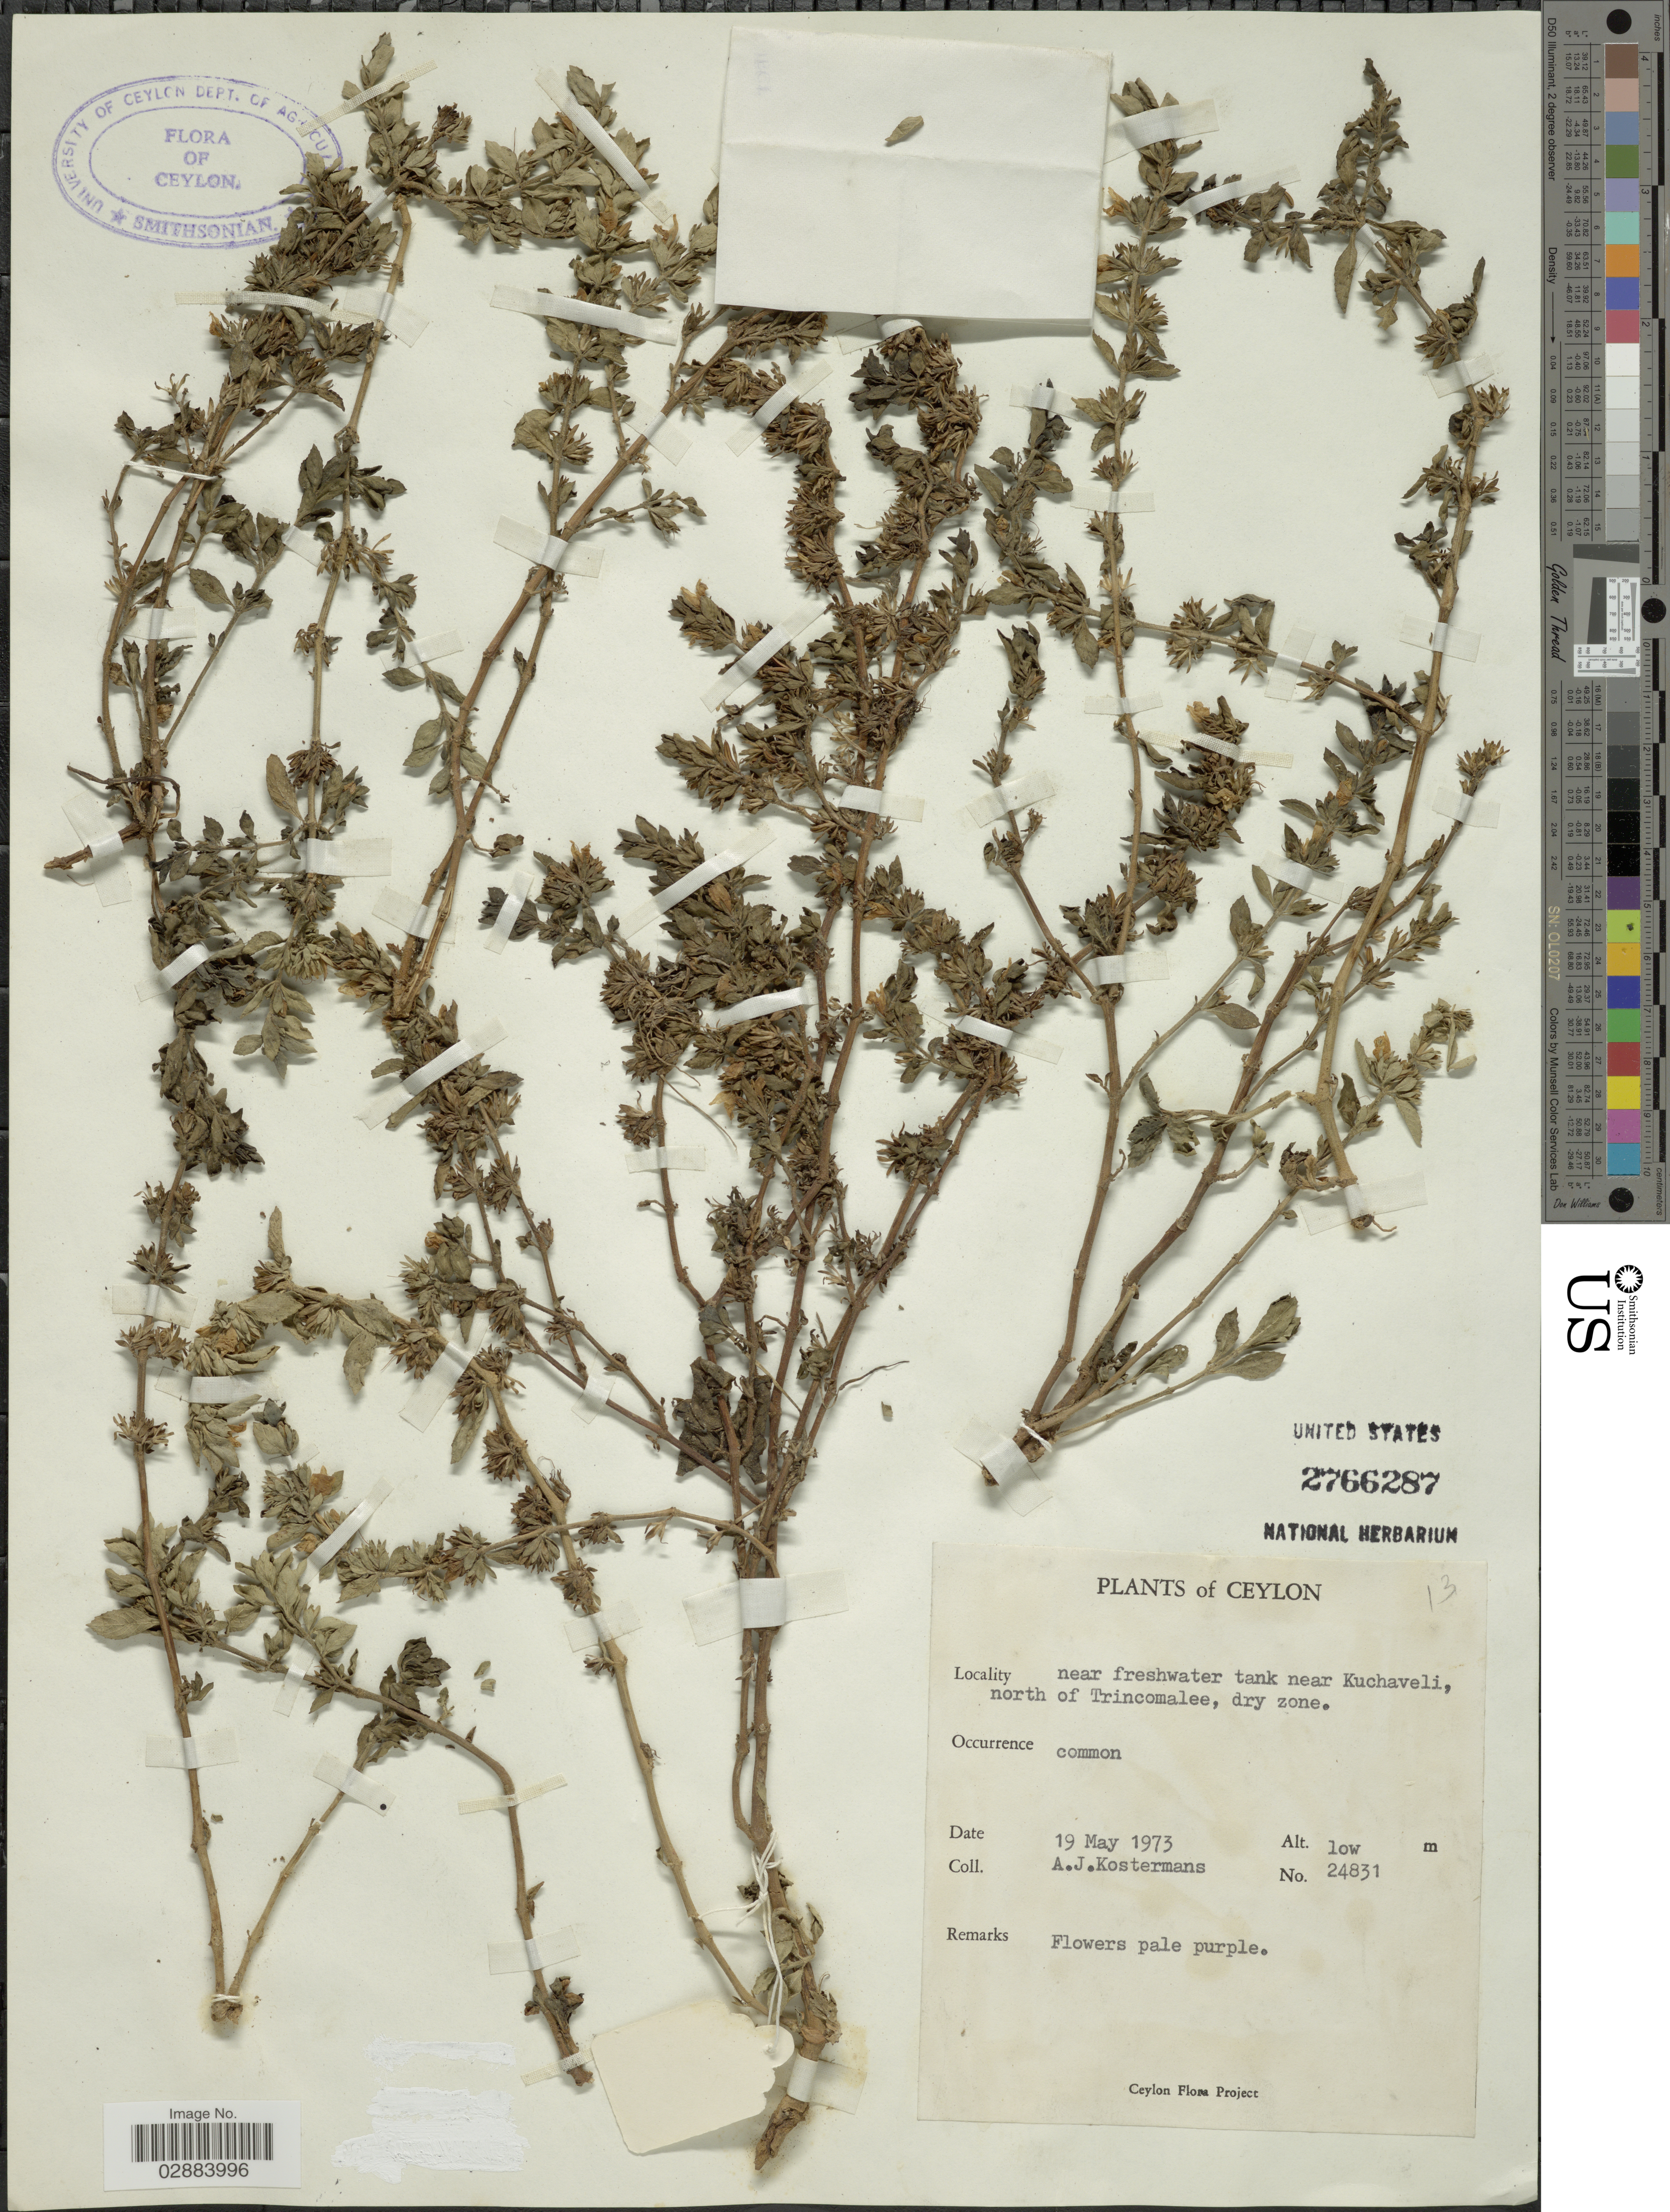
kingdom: Plantae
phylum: Tracheophyta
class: Magnoliopsida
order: Lamiales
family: Acanthaceae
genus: Hygrophila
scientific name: Hygrophila sp.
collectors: A. J. G. Kostermans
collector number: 24831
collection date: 1973-05-19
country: Sri Lanka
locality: Ceylon. Near freshwater tank near Kuchaveli, north of Trincomalee.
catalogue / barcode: US 2766287